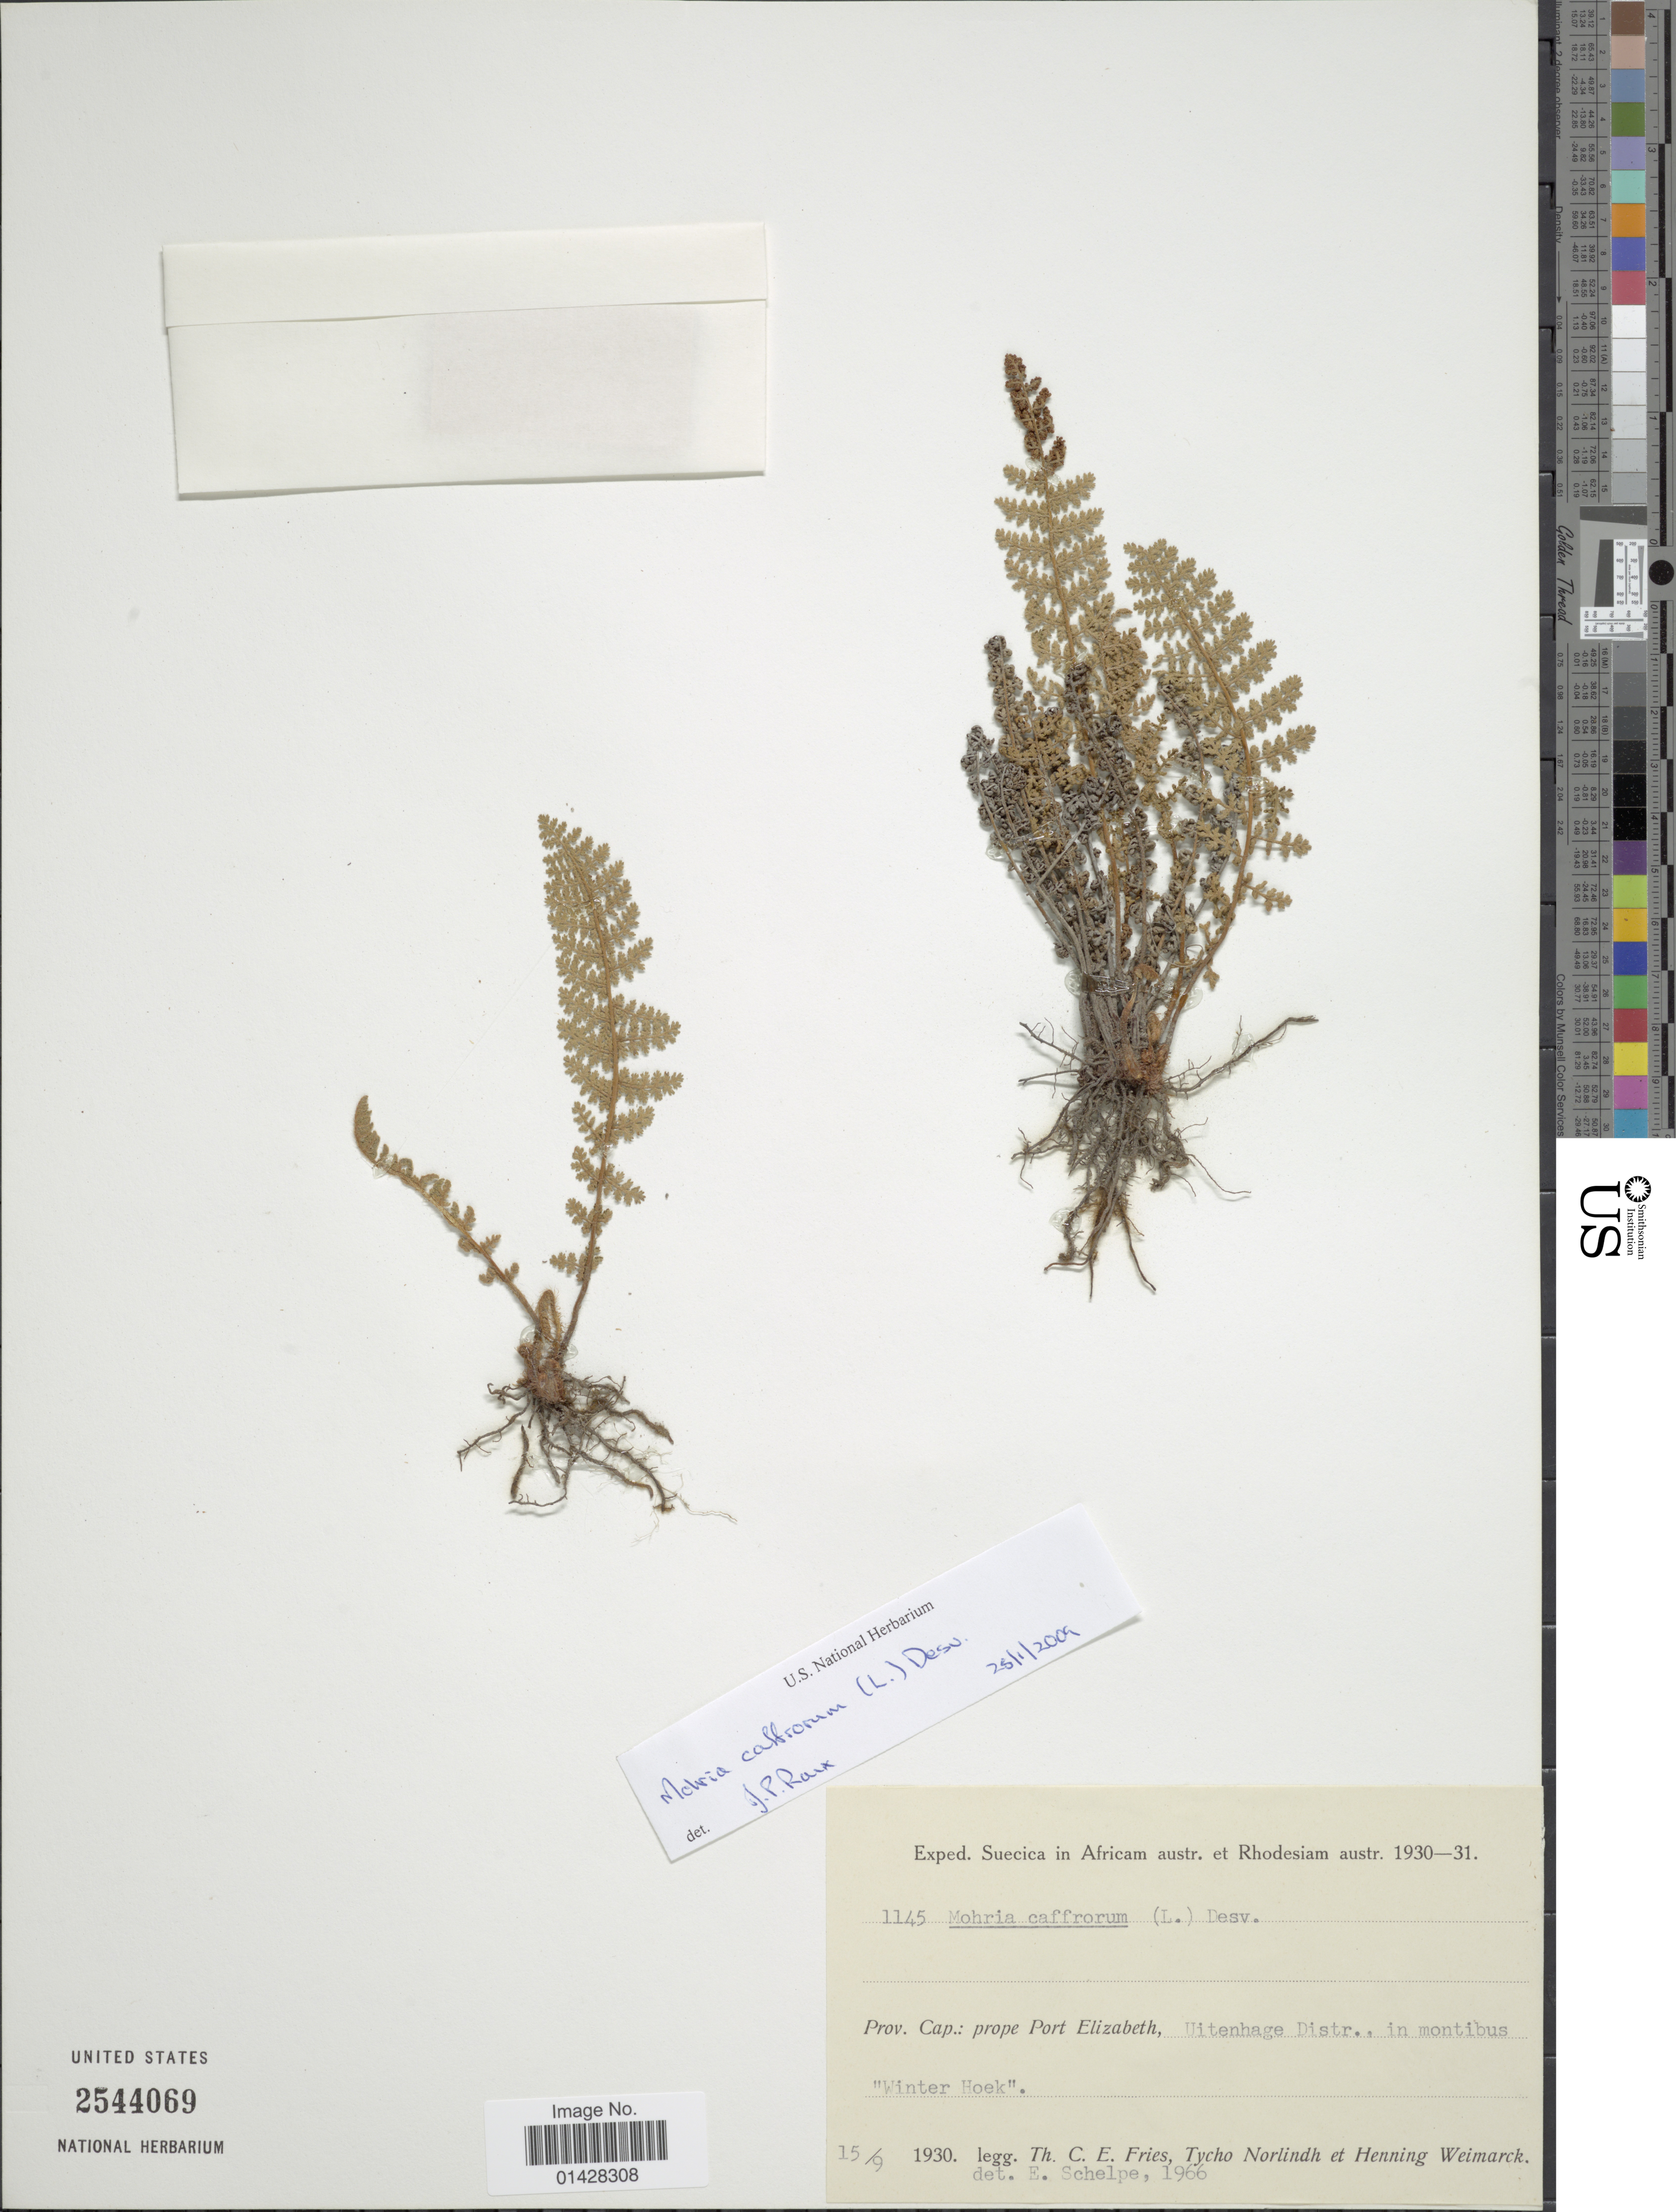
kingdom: Plantae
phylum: Tracheophyta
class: Polypodiopsida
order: Schizaeales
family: Anemiaceae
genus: Anemia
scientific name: Anemia cafforum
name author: (L.) Christenh.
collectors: T. C. E. Fries, N. T. Norlindh & H. Weimarck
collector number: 1145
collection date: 1930-09-15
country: Sweden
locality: In Africam austr et Rhodesiam austr. Prov. Cap: prope Port Elizabeth, Uitenhage., in montibus 'Winter Hoek'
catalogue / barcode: US 2544069